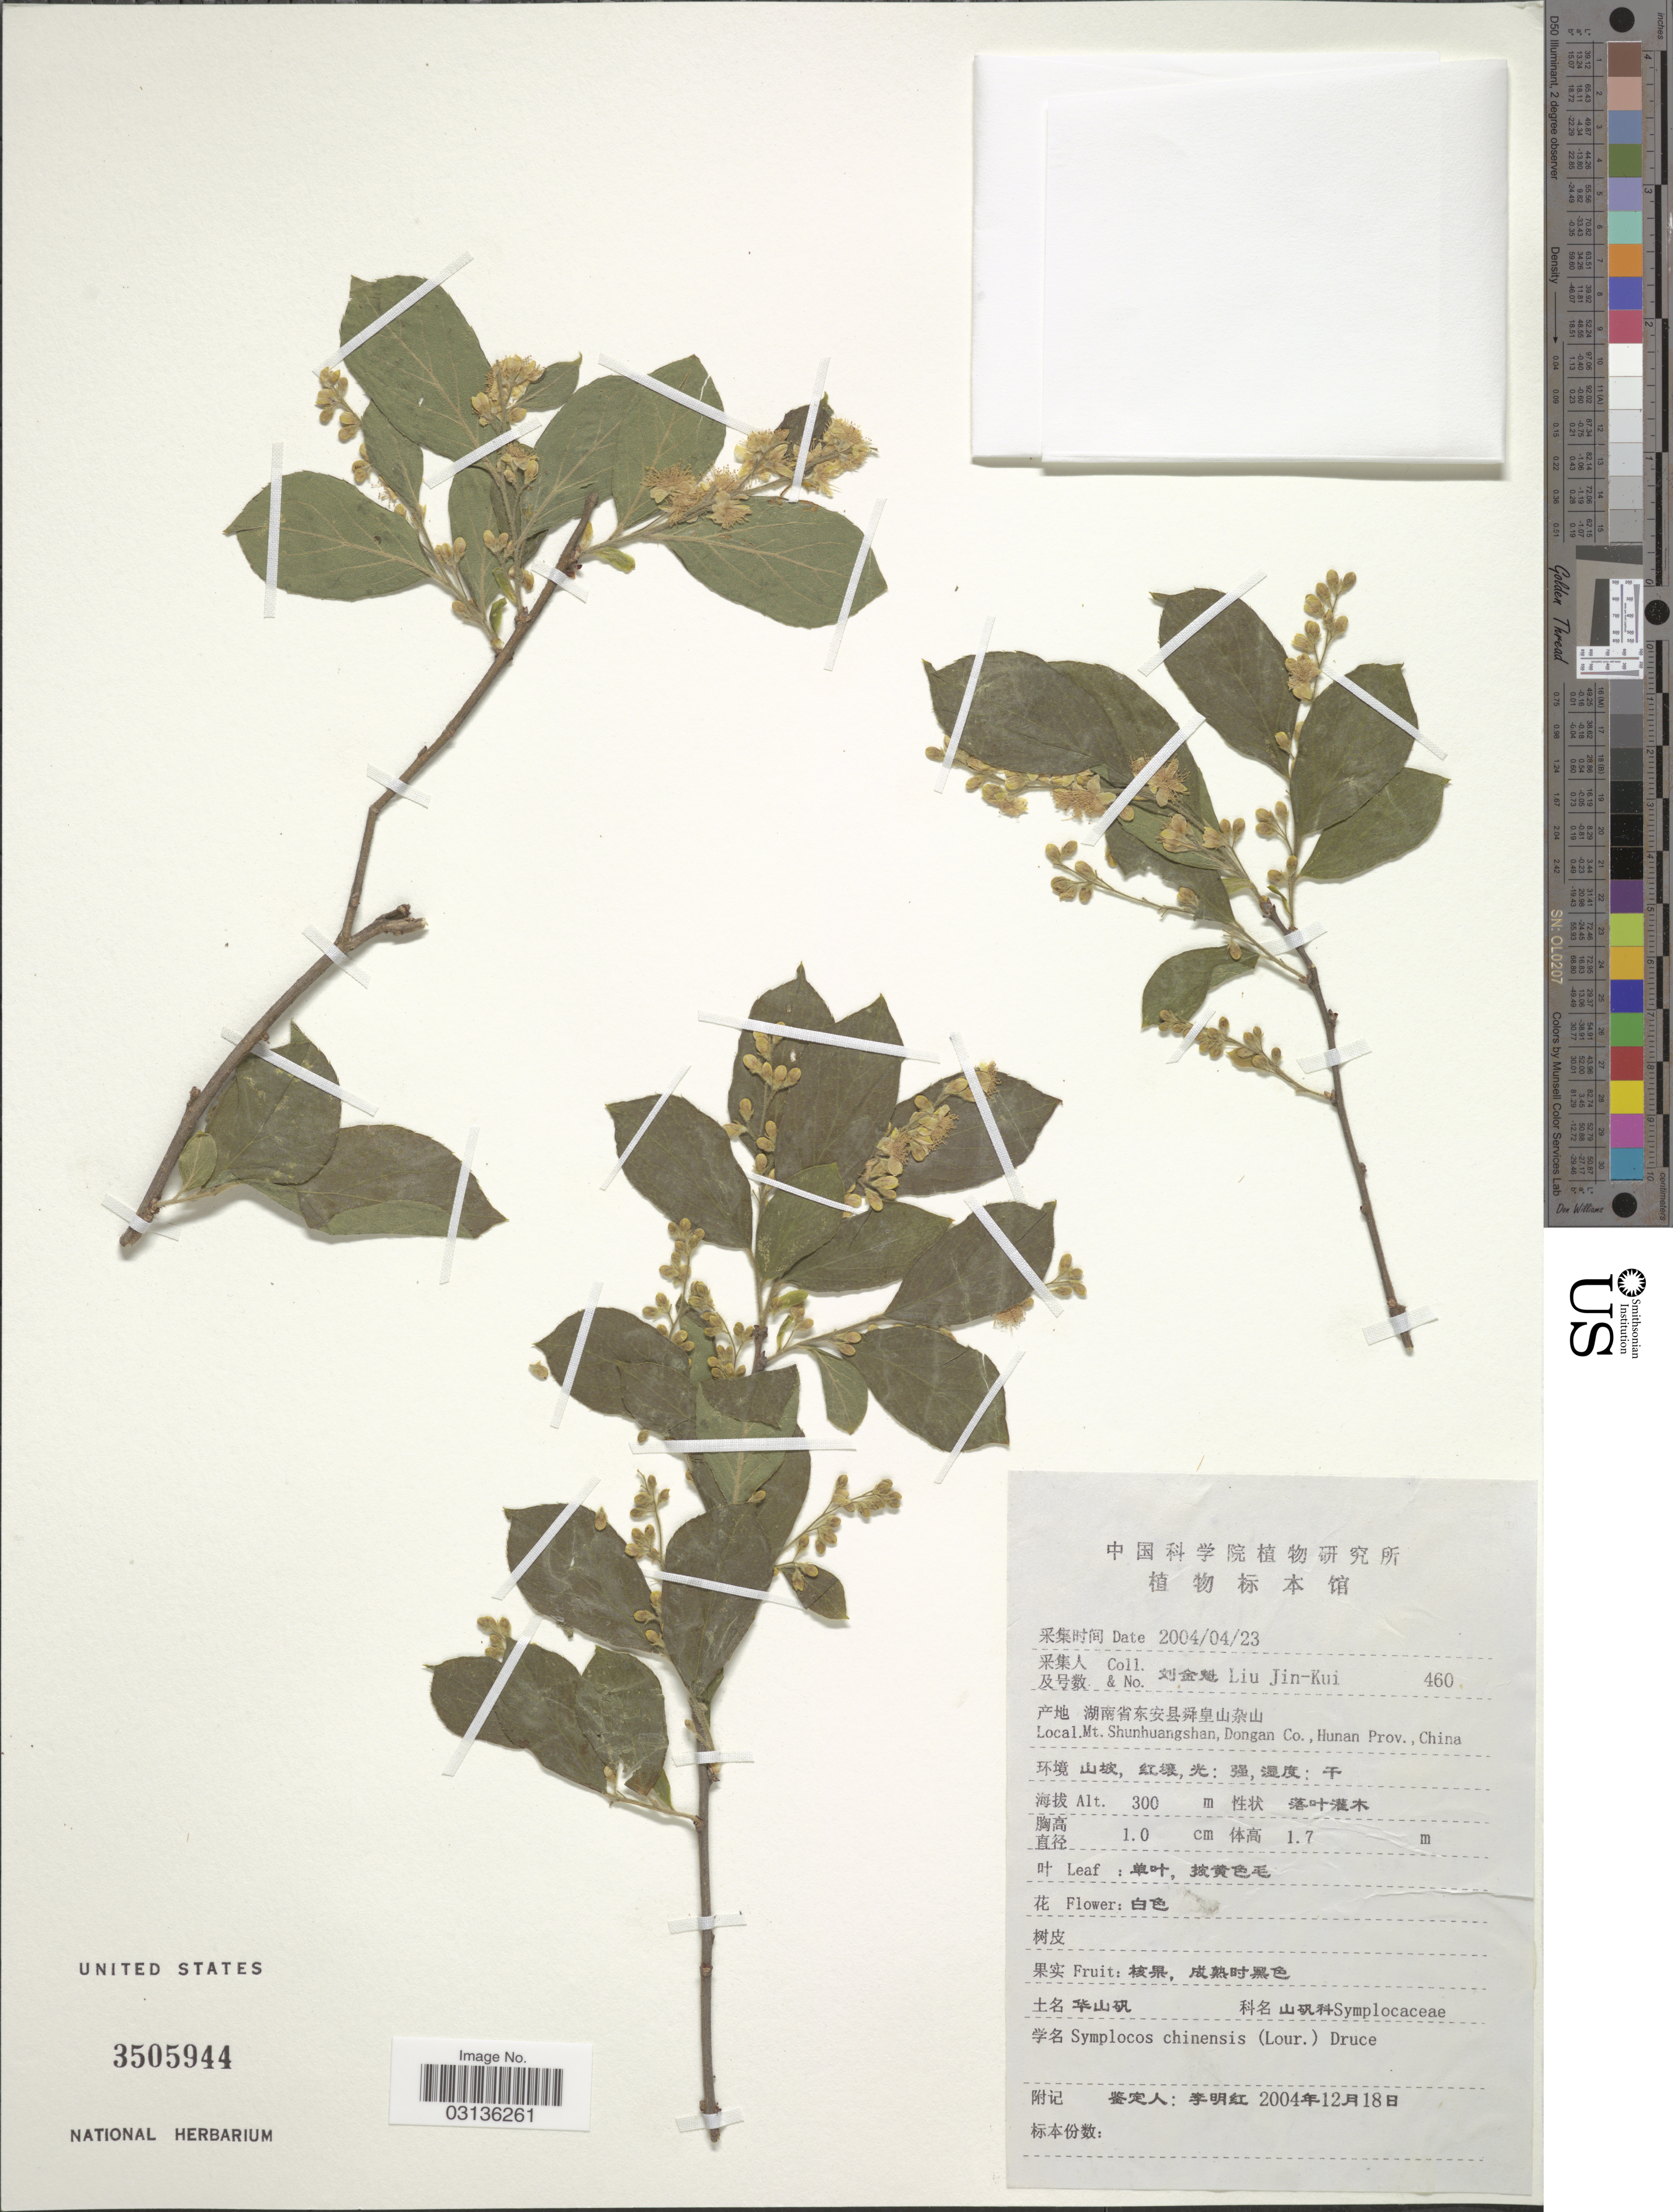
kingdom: Plantae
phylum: Tracheophyta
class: Magnoliopsida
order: Ericales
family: Symplocaceae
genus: Symplocos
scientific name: Symplocos chinensis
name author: (Lour.) Druce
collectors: Liu Jin-Kui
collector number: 460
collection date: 2004-04-23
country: China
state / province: Hunan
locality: Mt. Shunhuangshan, Dongan Co., Hunan Prov.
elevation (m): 300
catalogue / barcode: US 3505944